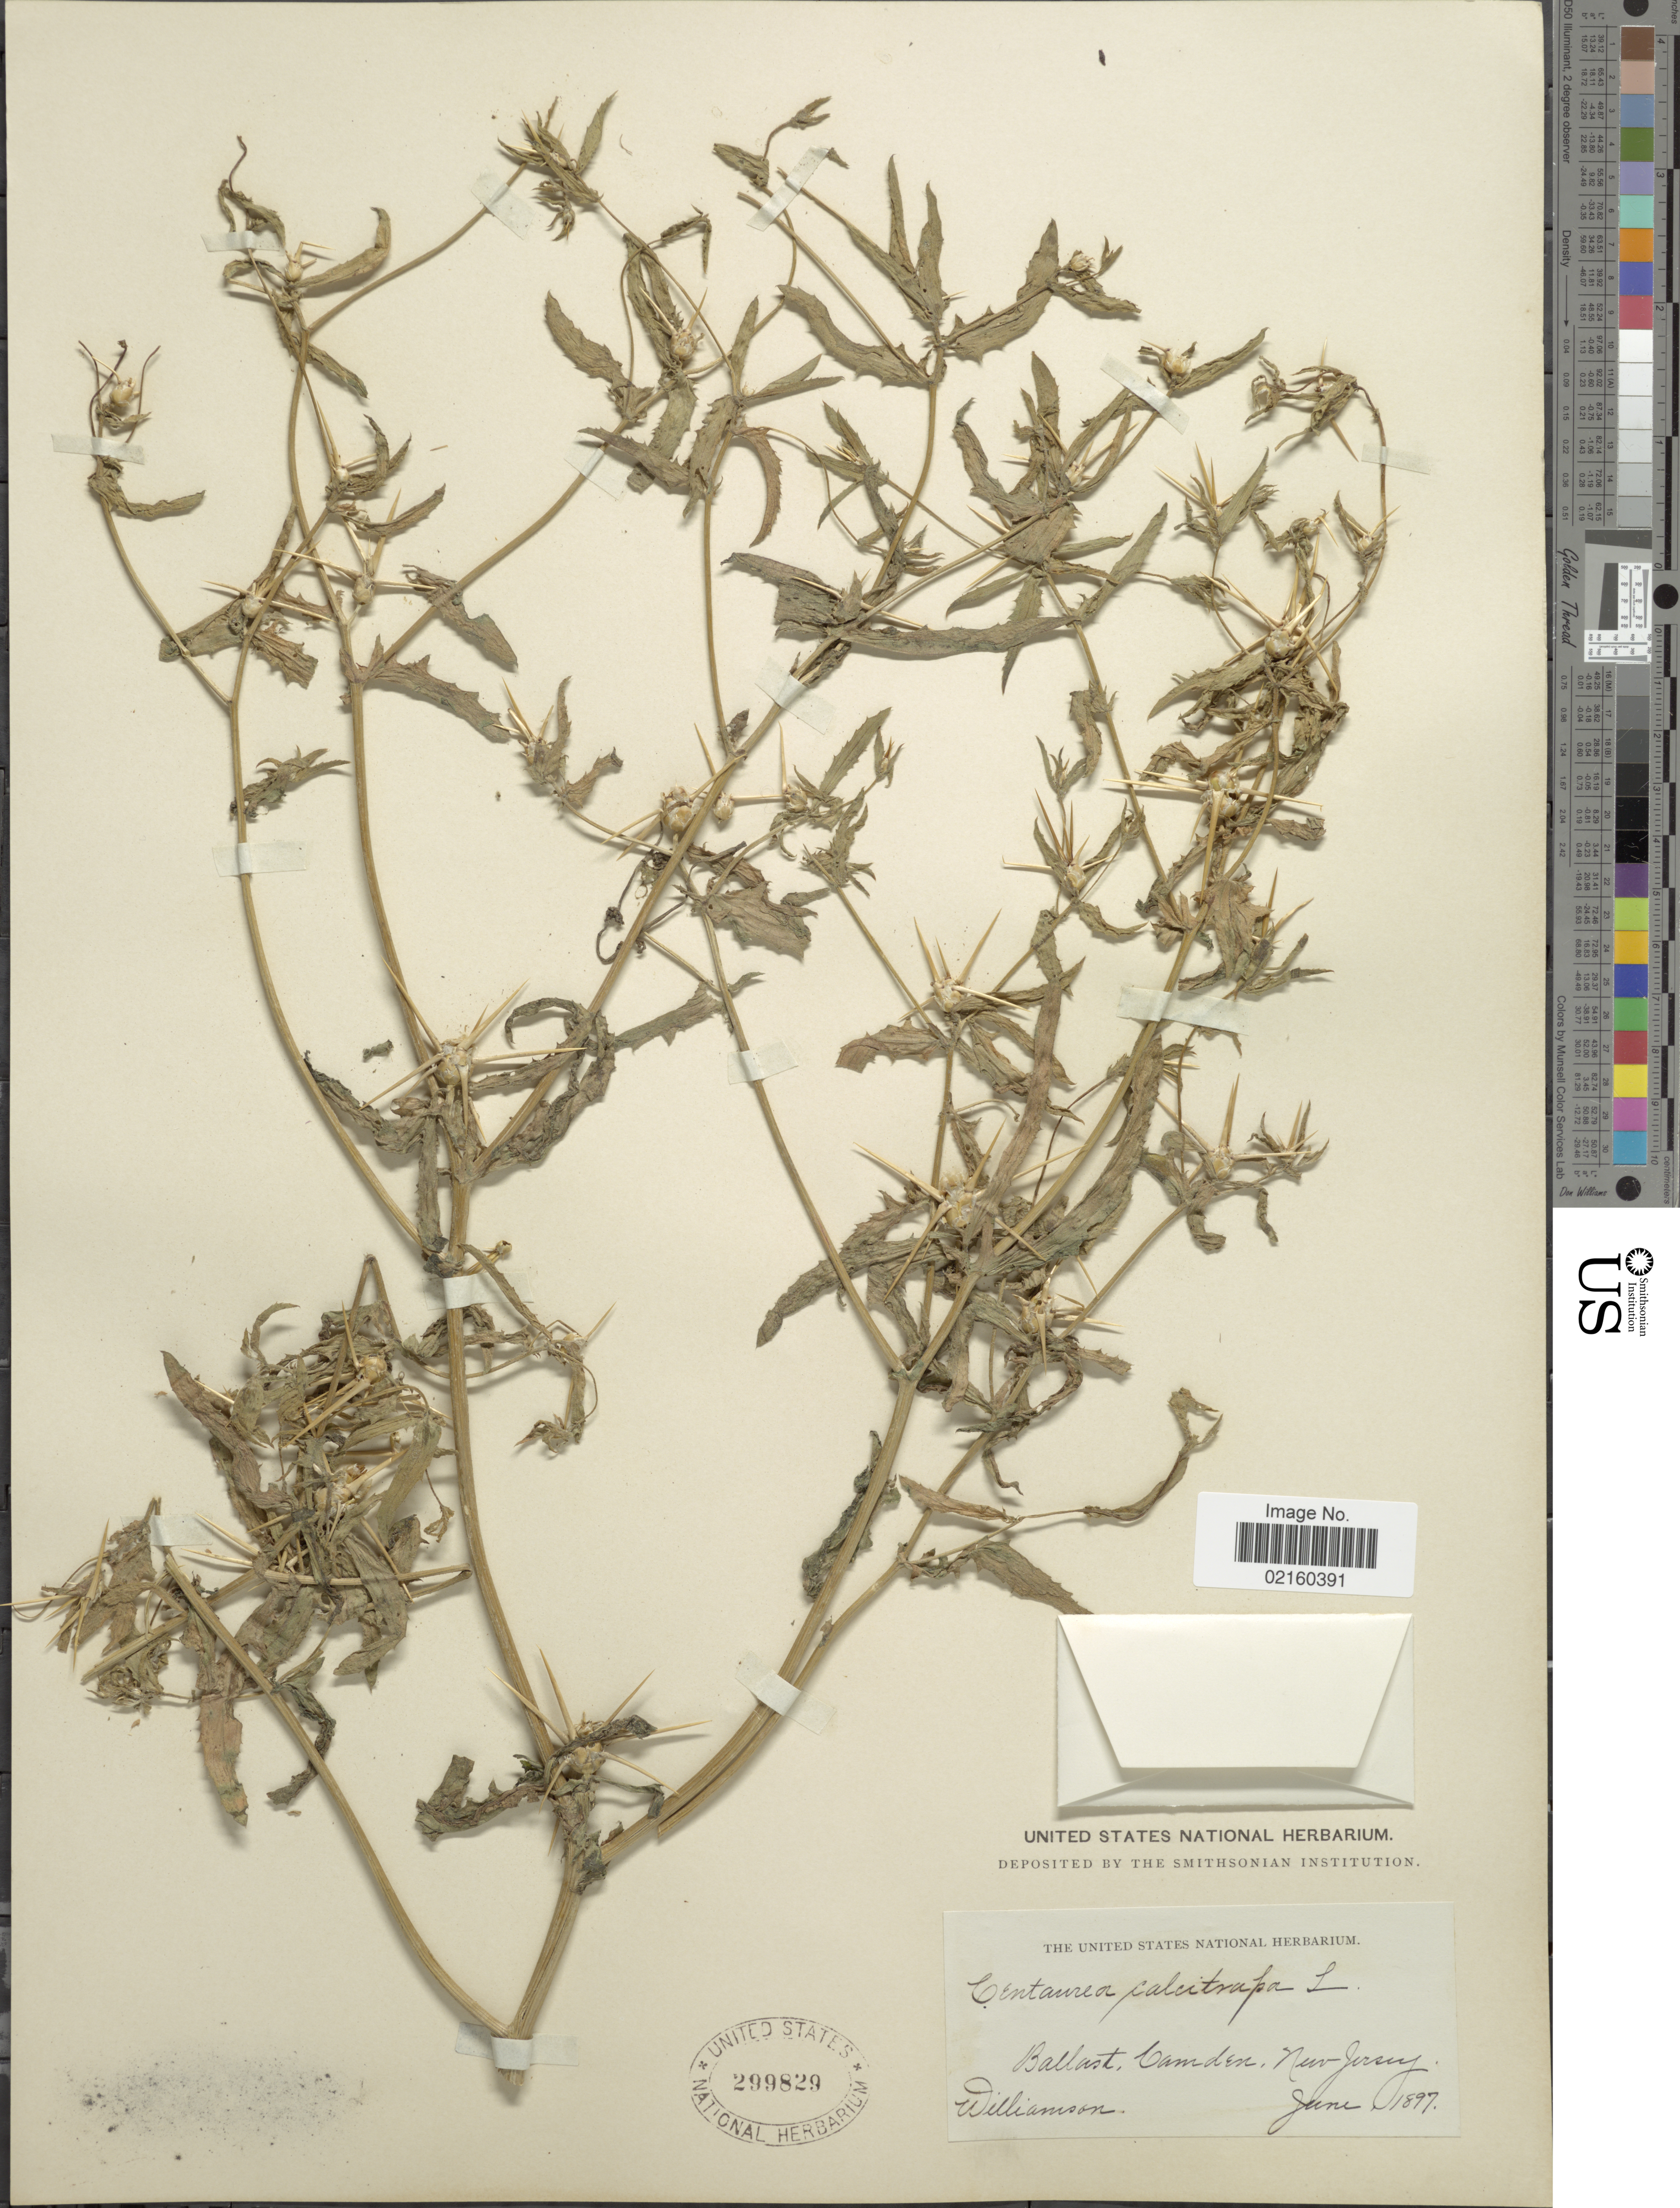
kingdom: Plantae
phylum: Tracheophyta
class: Magnoliopsida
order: Asterales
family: Asteraceae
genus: Centaurea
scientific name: Centaurea calcitrapa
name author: L.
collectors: Williamson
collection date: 1897-06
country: United States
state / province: New Jersey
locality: Ballast, Camden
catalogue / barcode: US 299829